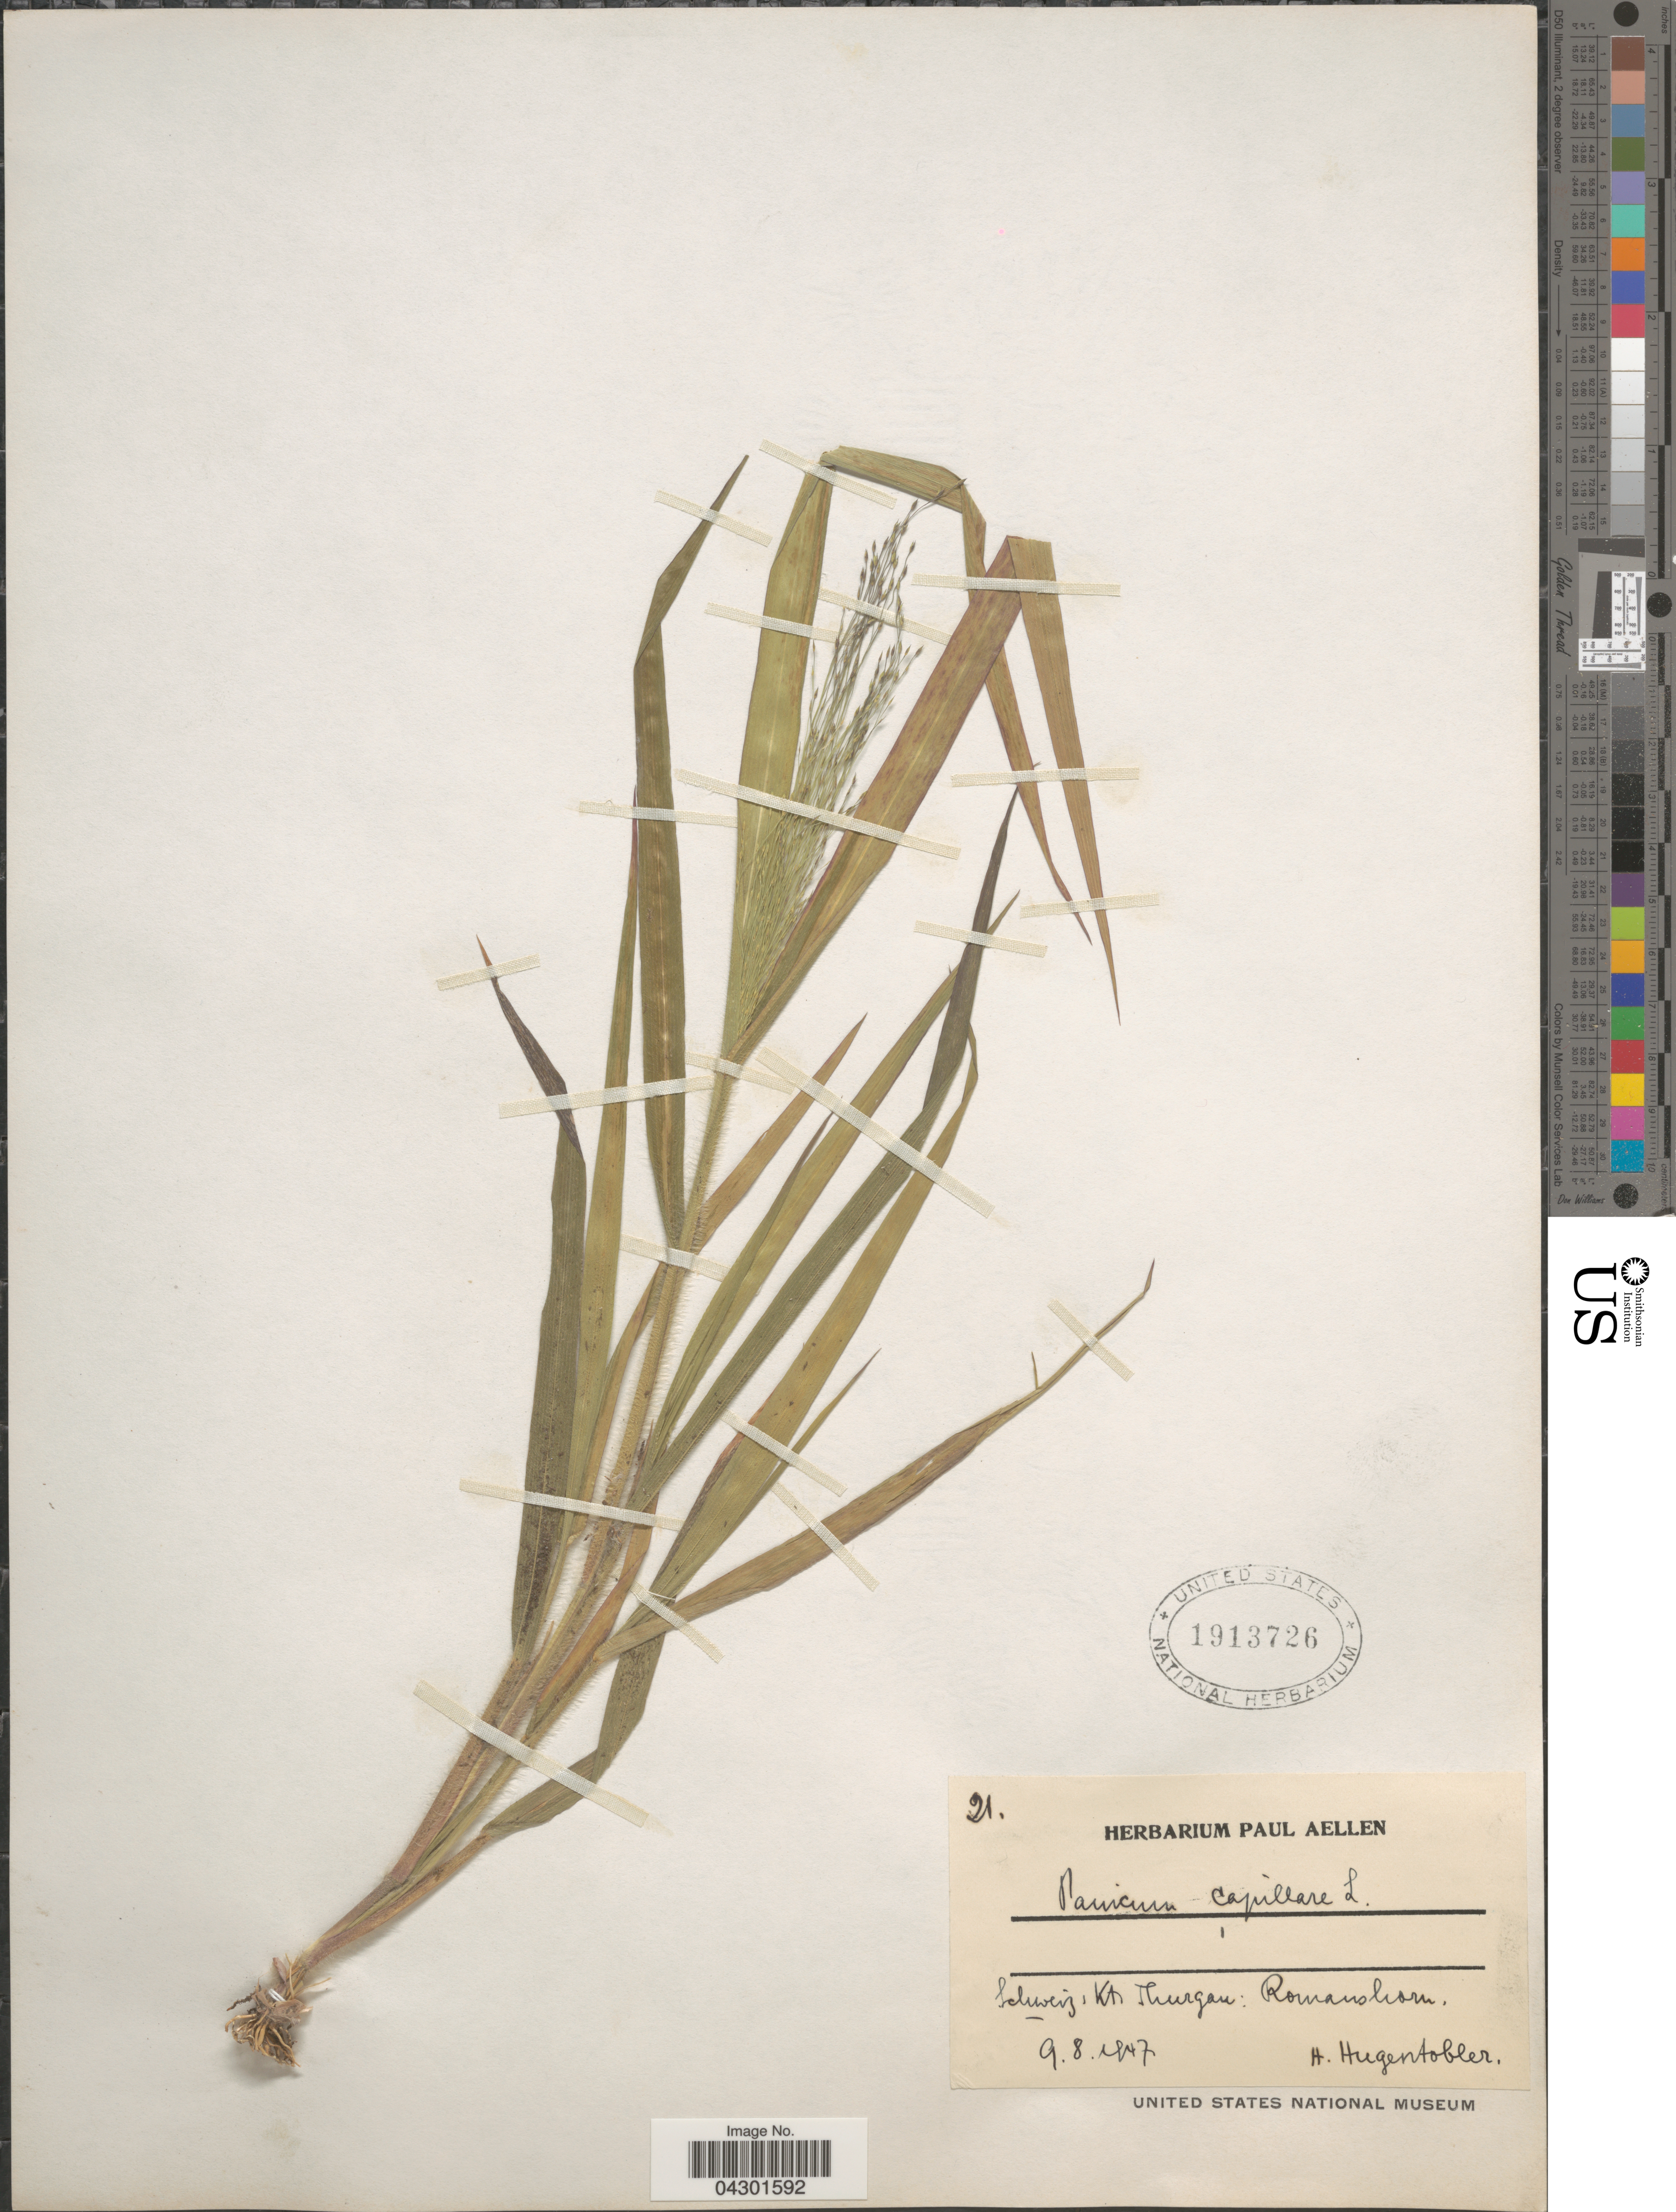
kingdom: Plantae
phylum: Tracheophyta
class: Liliopsida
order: Poales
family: Poaceae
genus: Panicum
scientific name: Panicum capillare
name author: L.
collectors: H. Hugentobler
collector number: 21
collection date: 1947-08-09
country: Switzerland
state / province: Schwyz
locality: Schweiz: Kt. Thurgan: Romanshorn.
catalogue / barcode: US 1913726